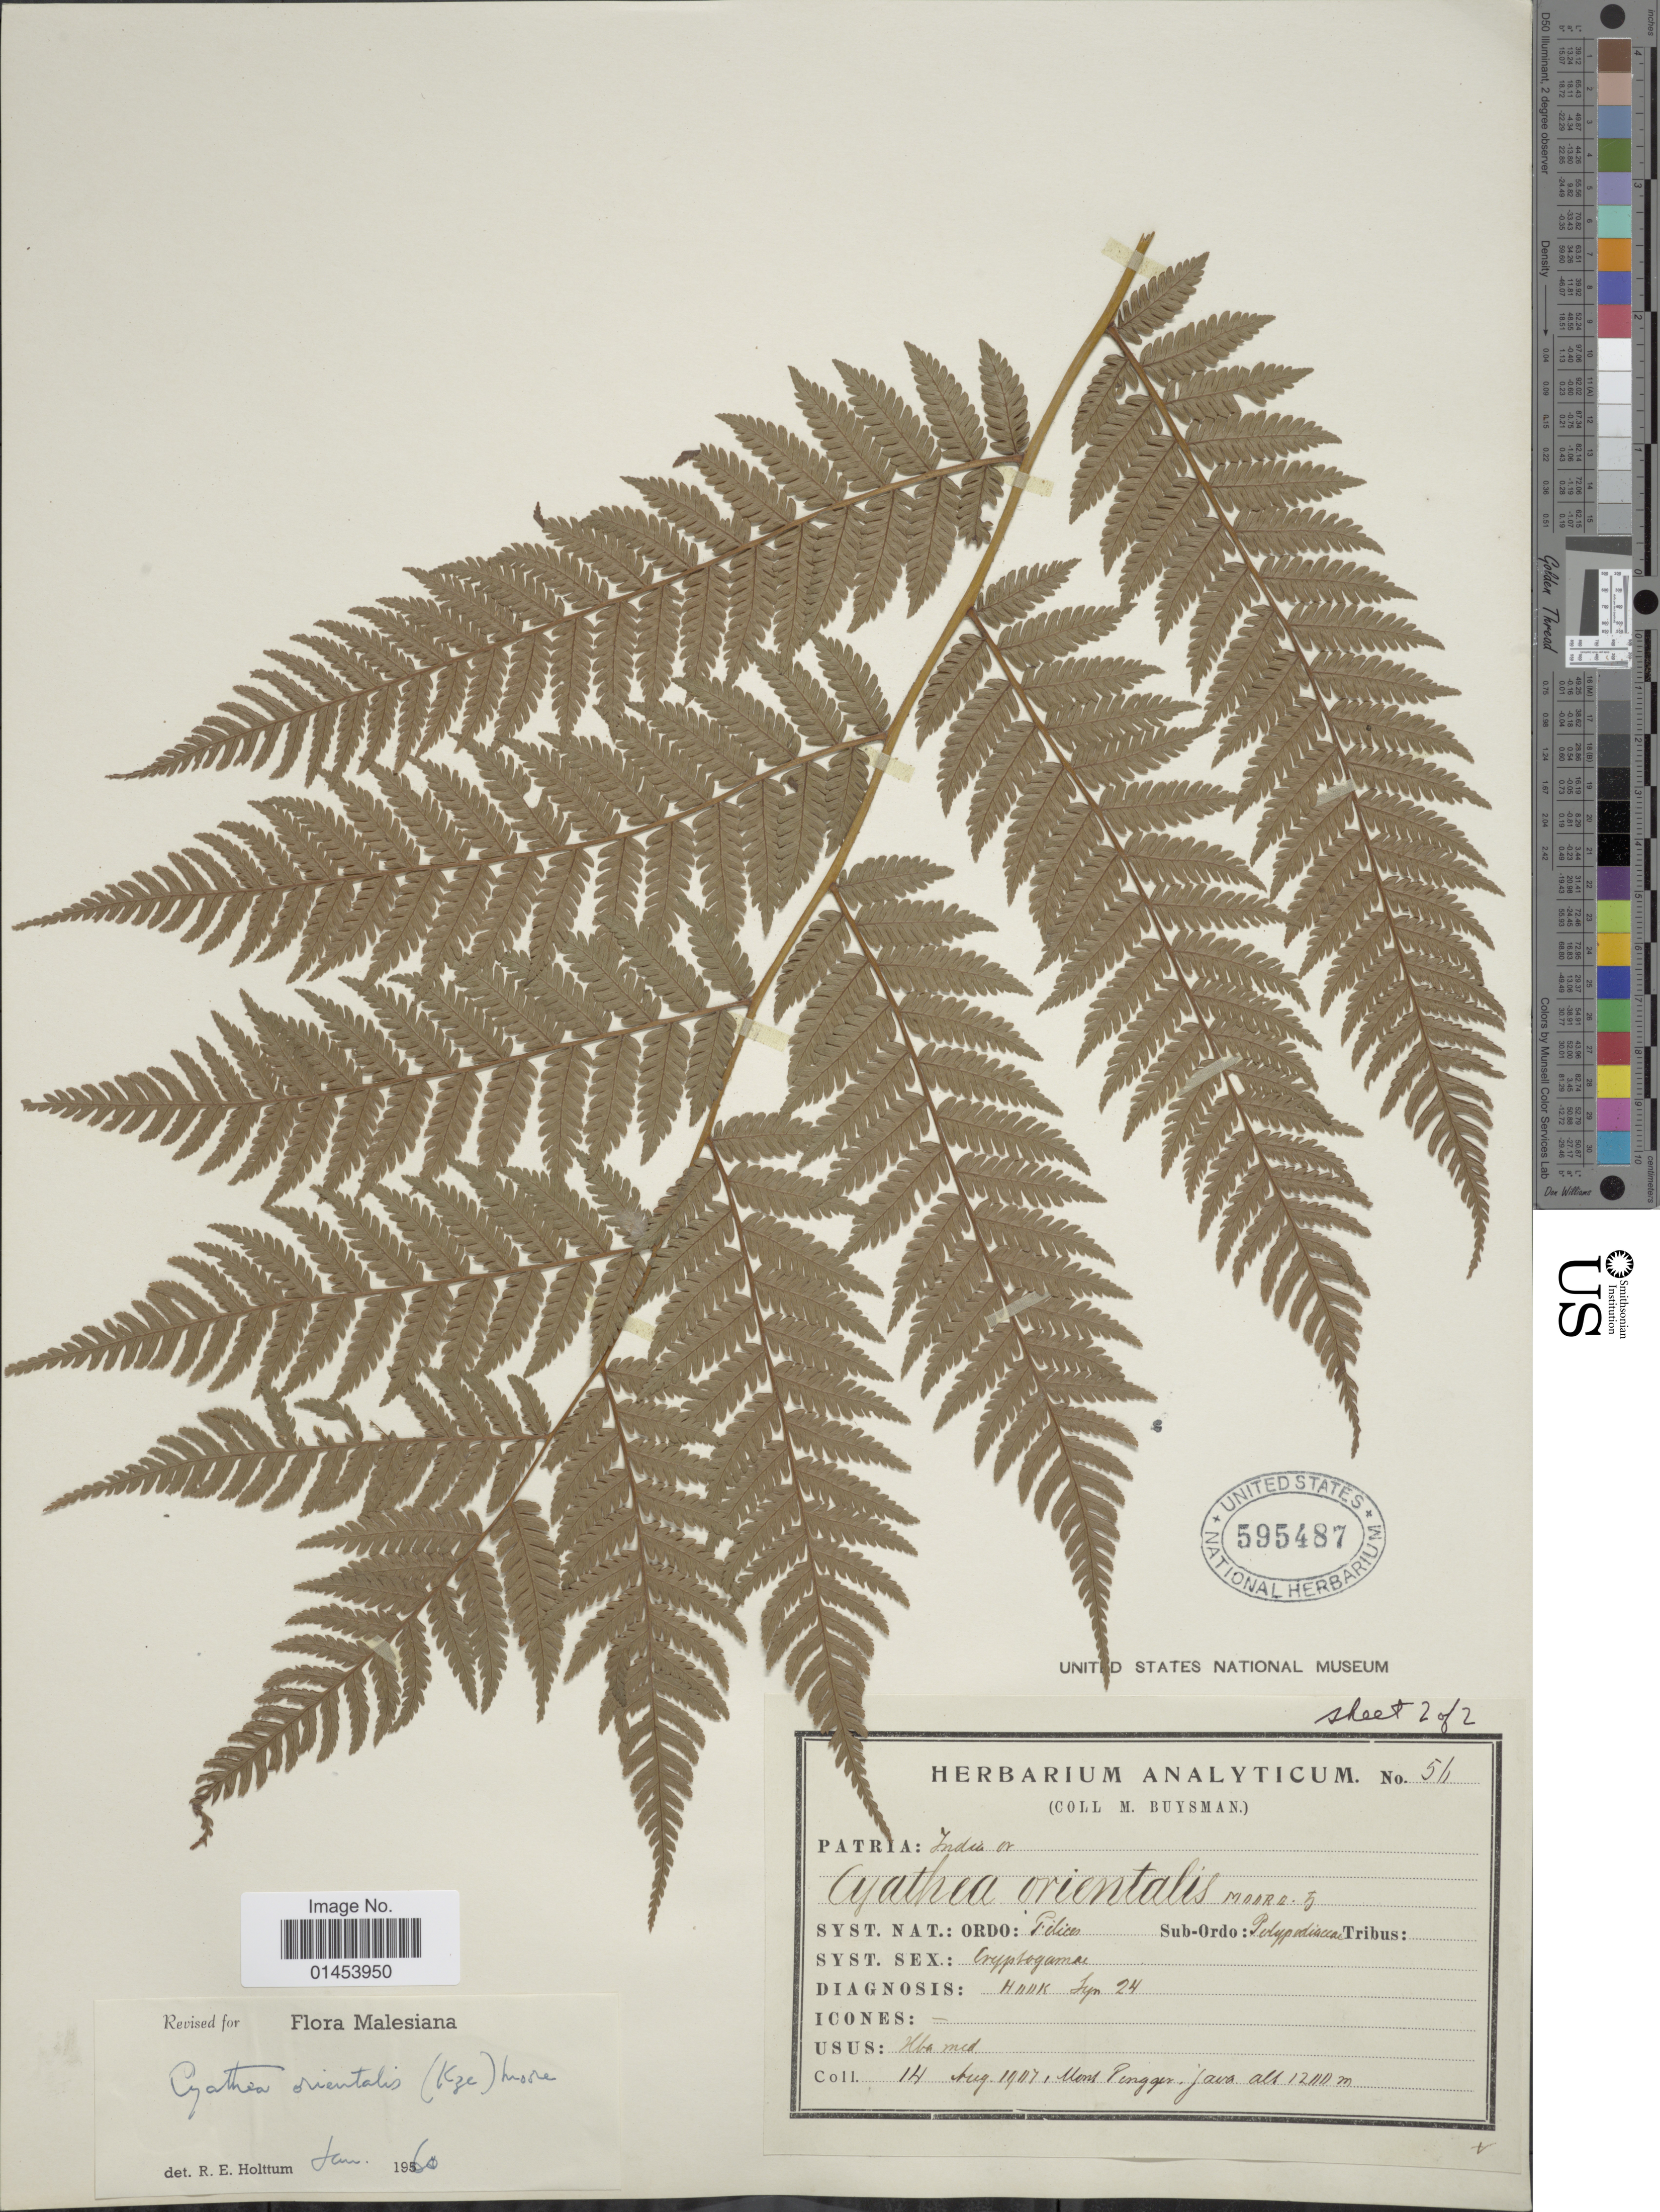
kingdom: Plantae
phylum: Tracheophyta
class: Polypodiopsida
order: Cyatheales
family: Cyatheaceae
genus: Cyathea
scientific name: Cyathea orientalis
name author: (Kunze) Moore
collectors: M. Buysman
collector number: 511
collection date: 1907-08-14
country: Indonesia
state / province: Java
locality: India or. Mont Pengger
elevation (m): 1200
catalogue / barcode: US 595487